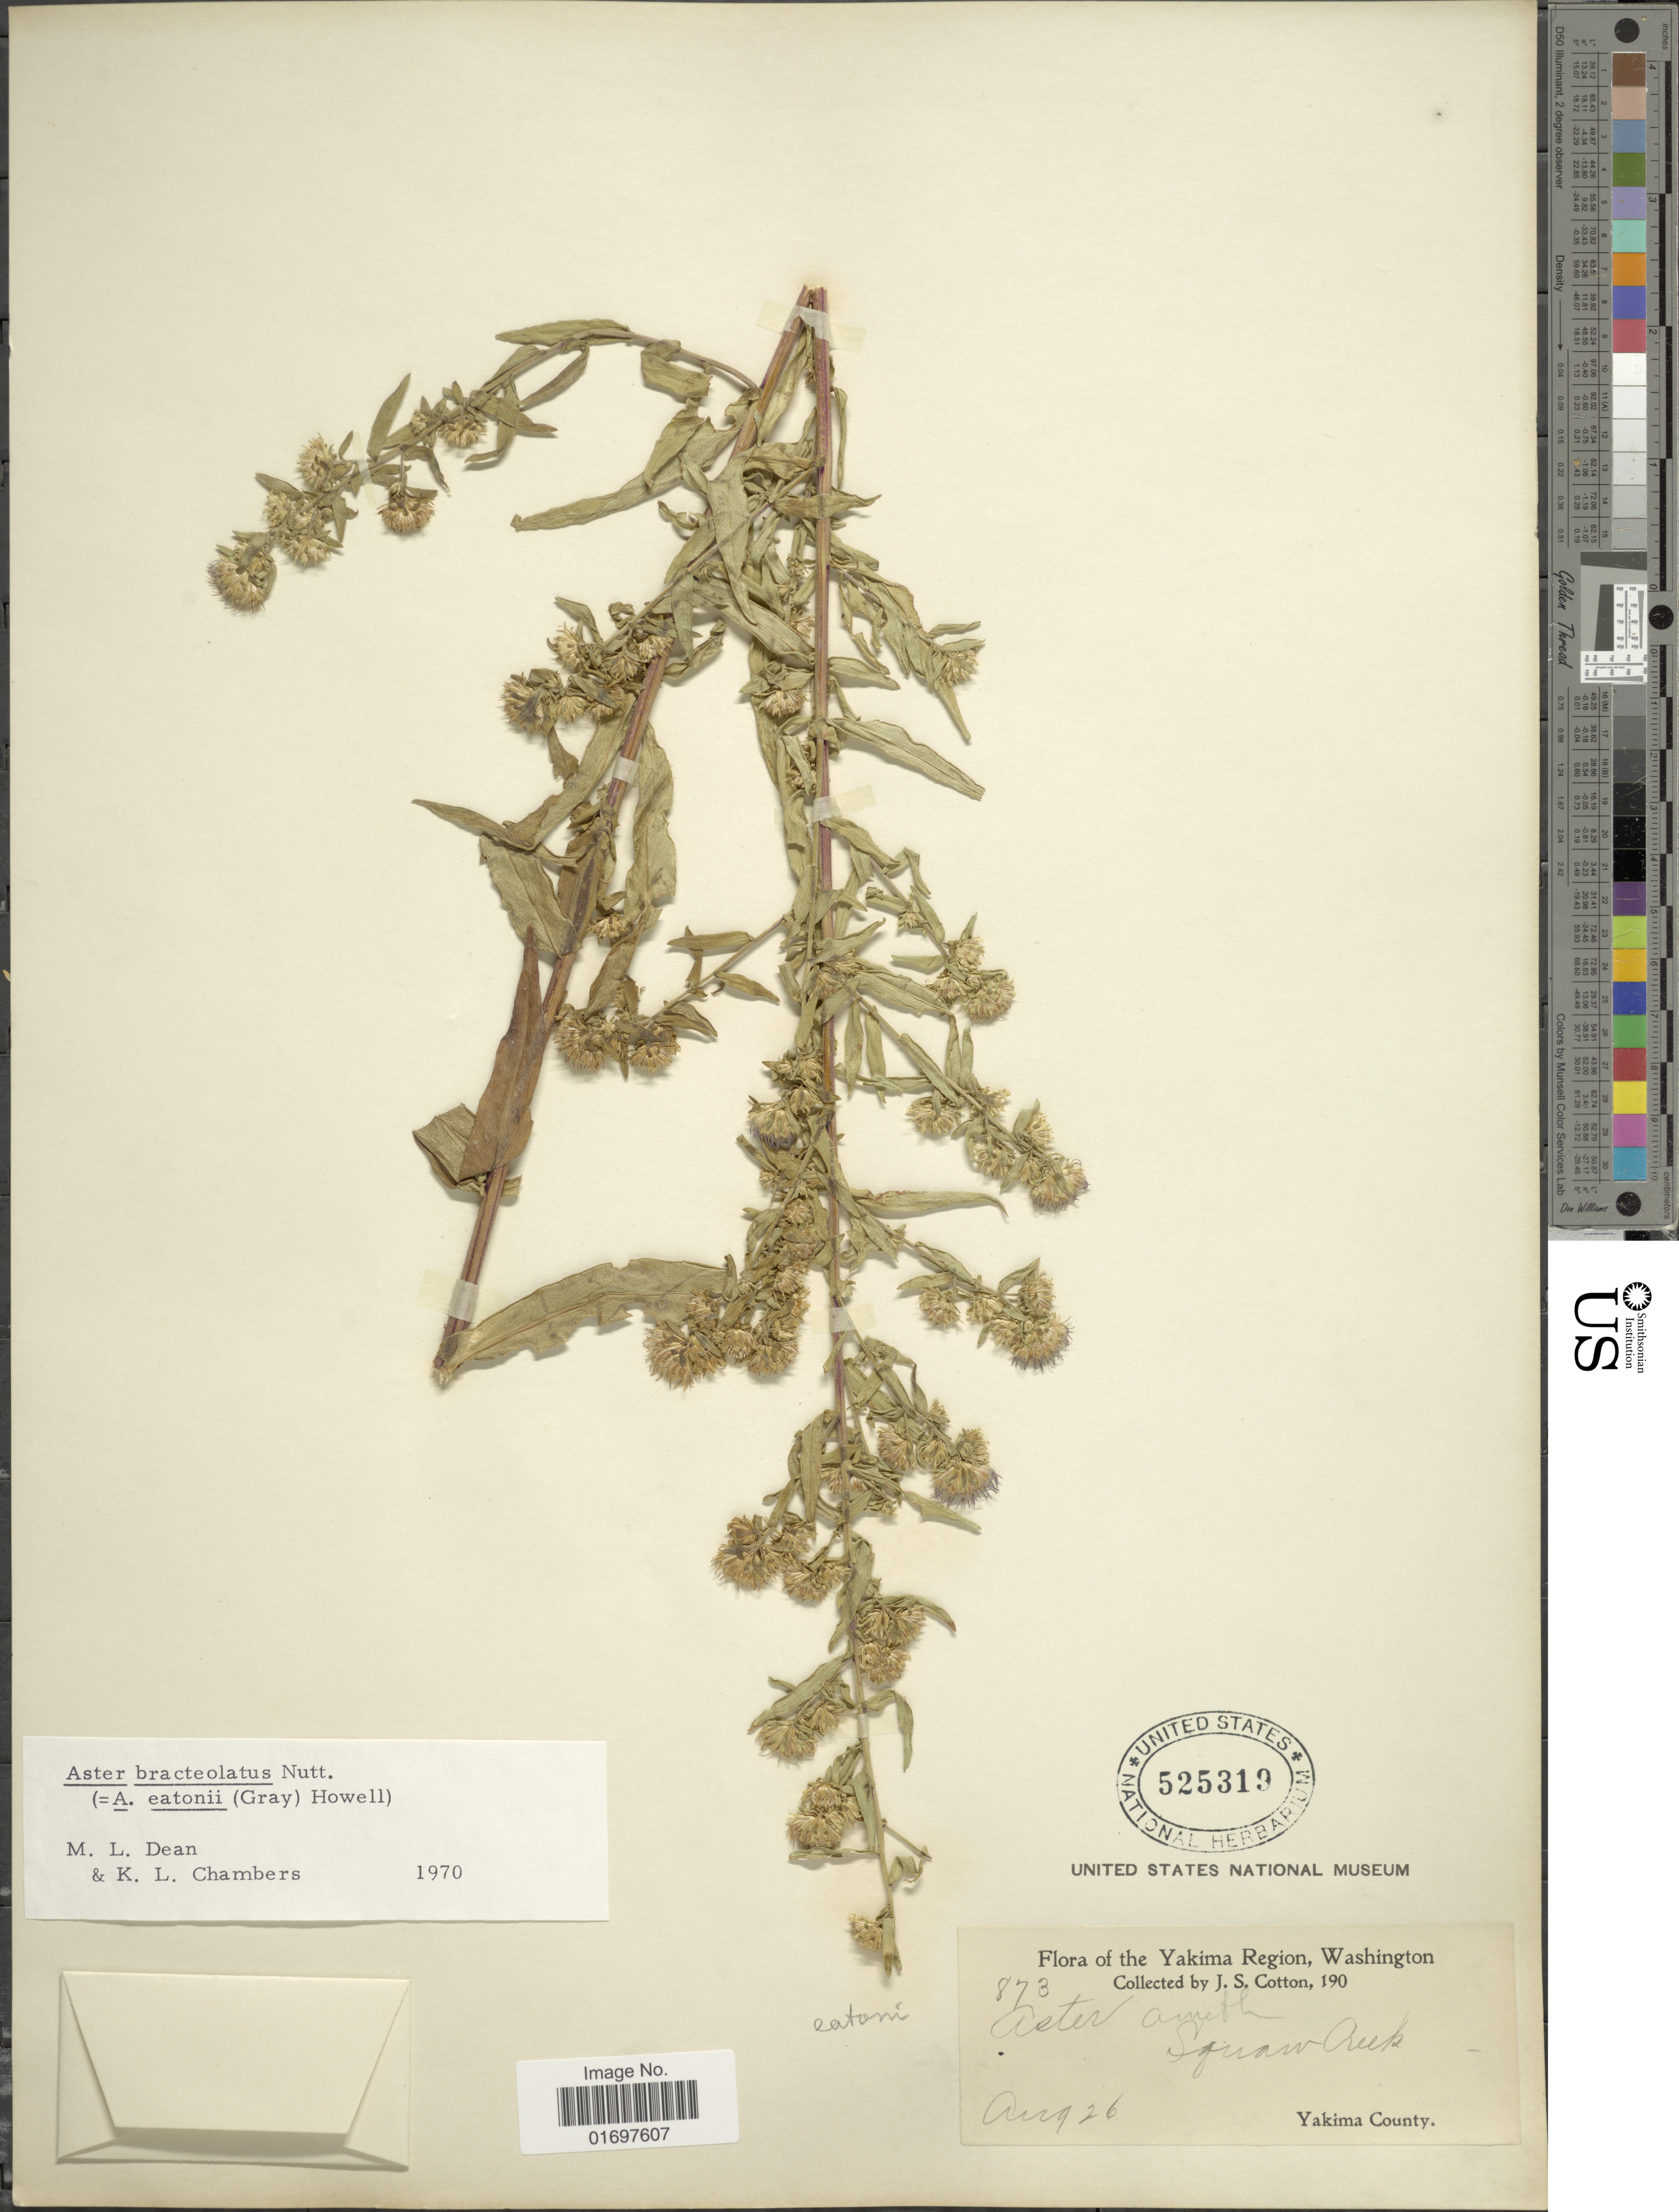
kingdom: Plantae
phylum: Tracheophyta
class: Magnoliopsida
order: Asterales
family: Asteraceae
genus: Symphyotrichum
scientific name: Symphyotrichum bracteolatum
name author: (Nutt.) G.L. Nesom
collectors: J. S. Cotton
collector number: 873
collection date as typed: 190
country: United States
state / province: Washington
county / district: Yakima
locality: Yakima Region, Washington, Yakima County.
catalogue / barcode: US 525319